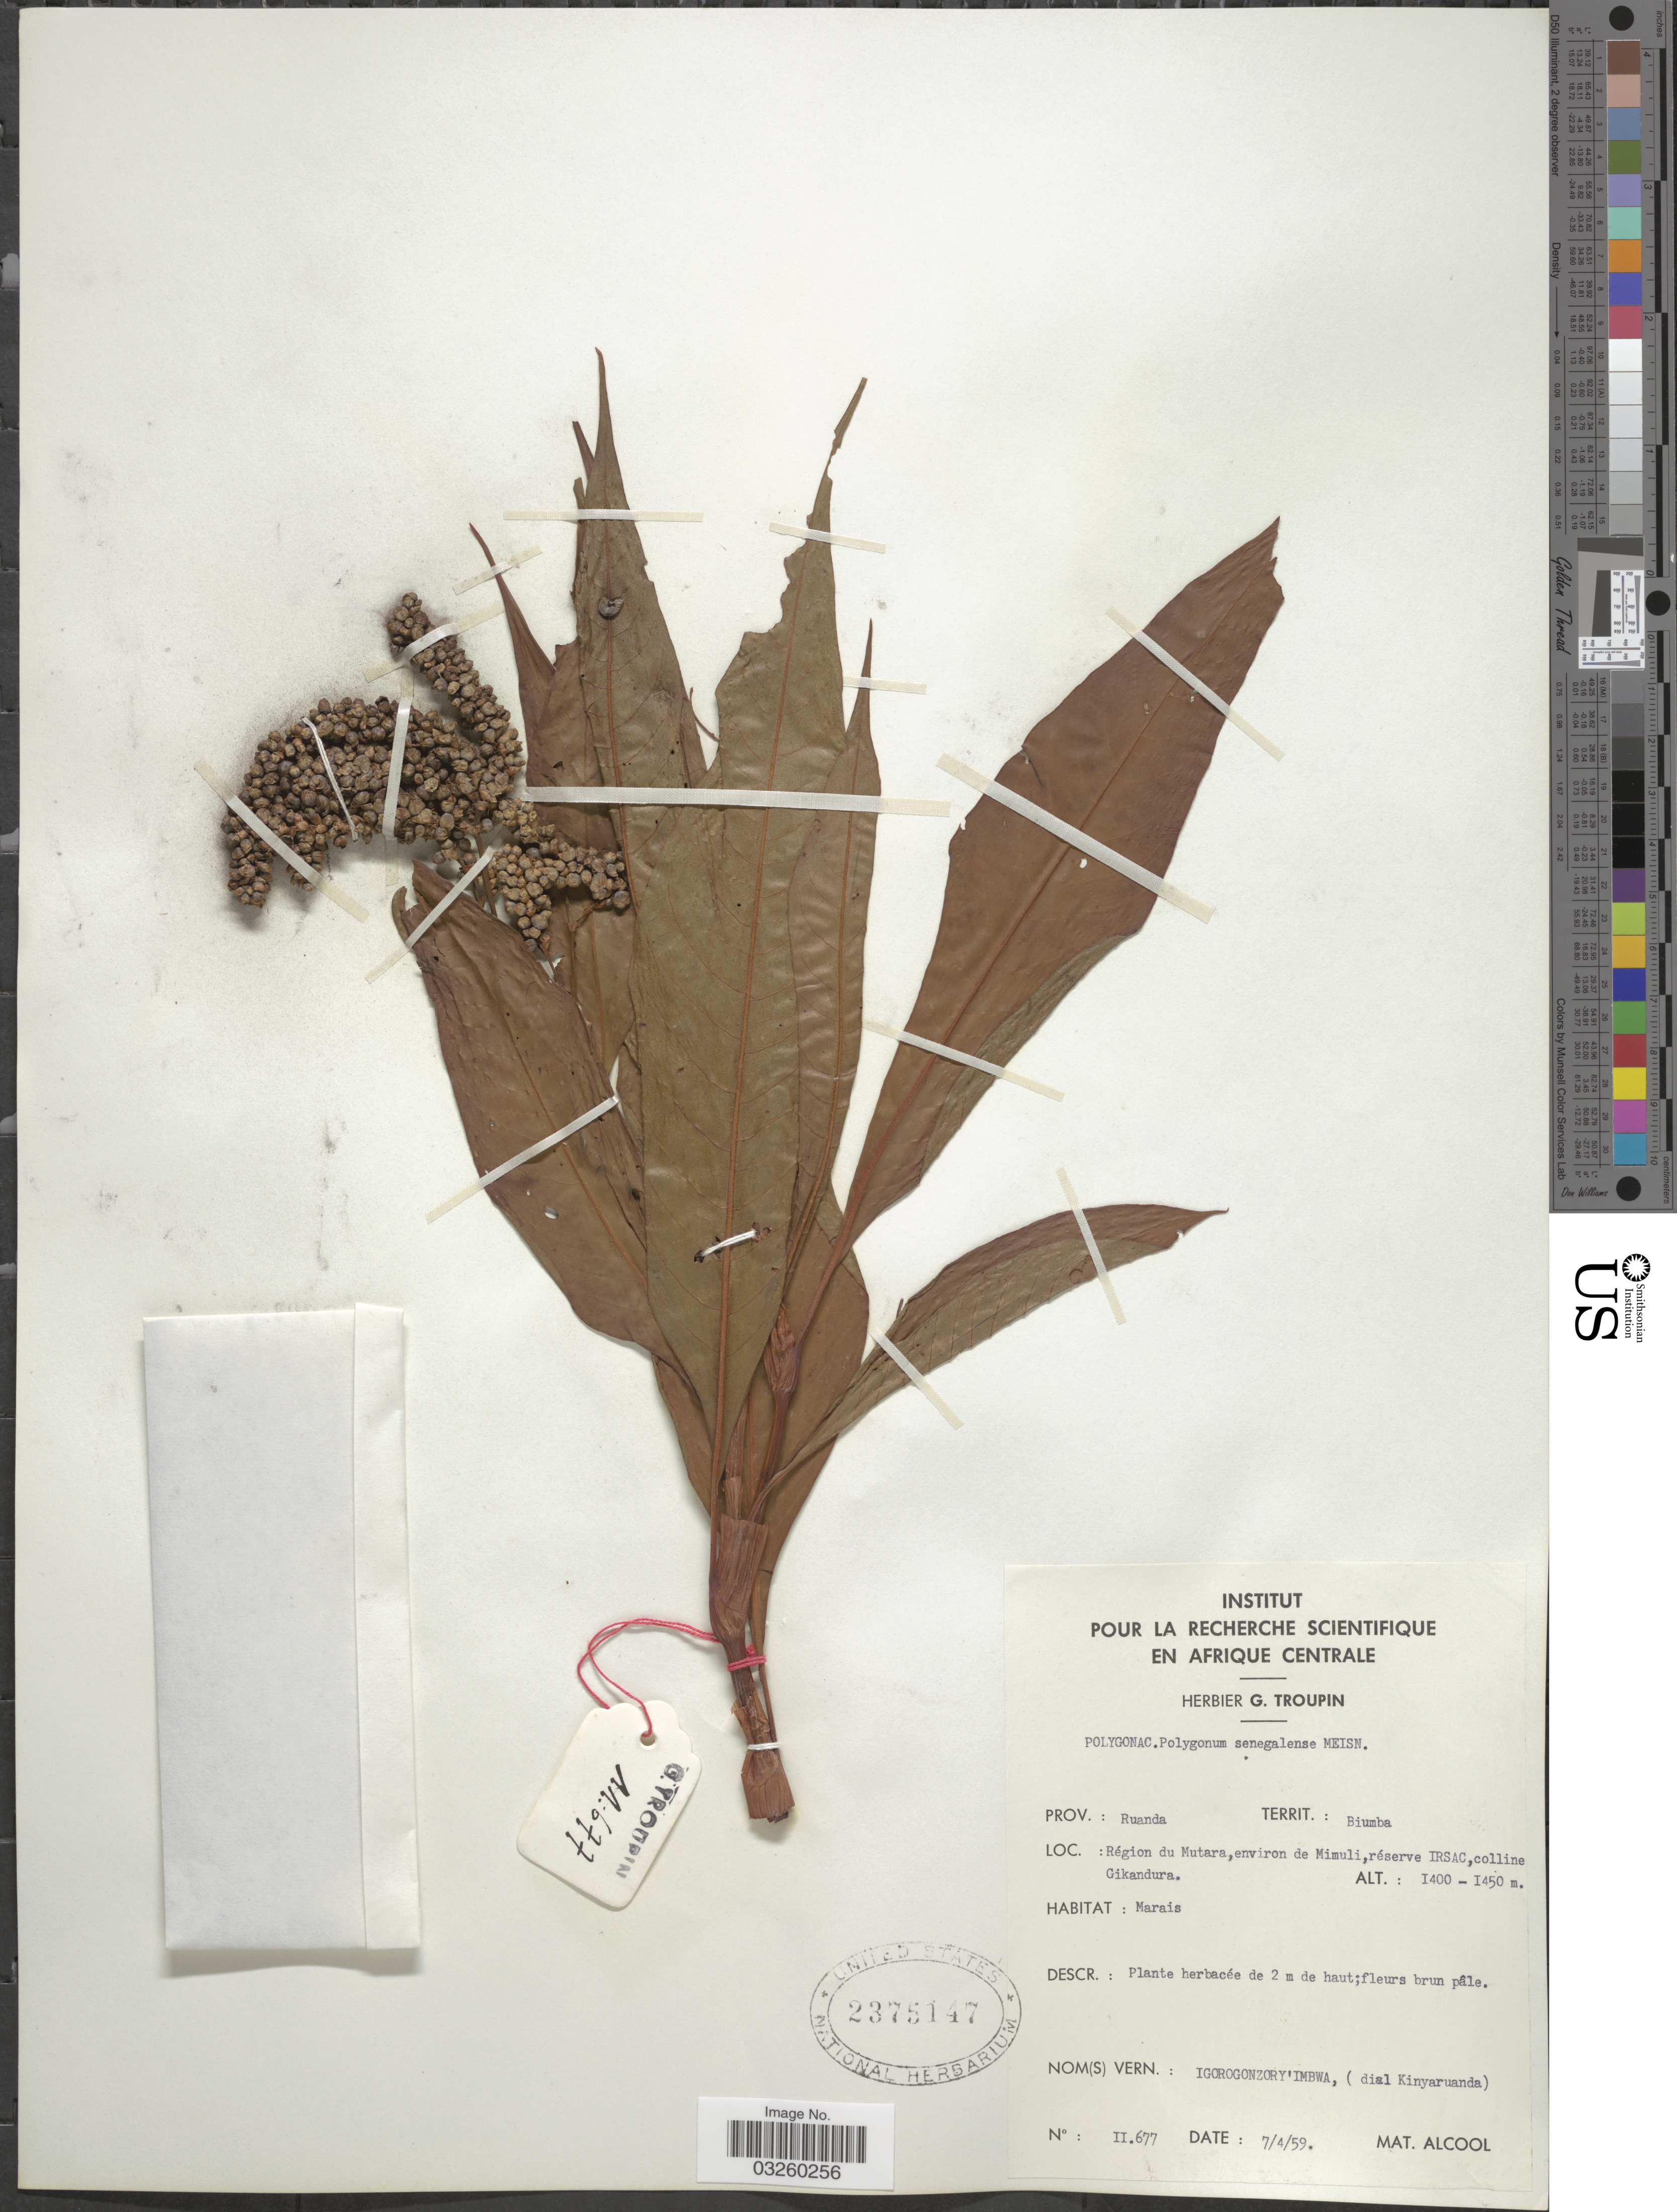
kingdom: Plantae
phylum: Tracheophyta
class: Magnoliopsida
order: Caryophyllales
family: Polygonaceae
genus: Polygonum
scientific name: Polygonum senegalense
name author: Meisn.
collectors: ex herb. G. Troupin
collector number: II.677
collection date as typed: Transcribed d/m/y: 7/4/59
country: Rwanda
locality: Prov.: Ruanda. Territ.: Biumba. Région du Mutara, environ de Mimuli, réserve IRSAC, colline Gikandura.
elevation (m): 1400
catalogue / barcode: US 2375147